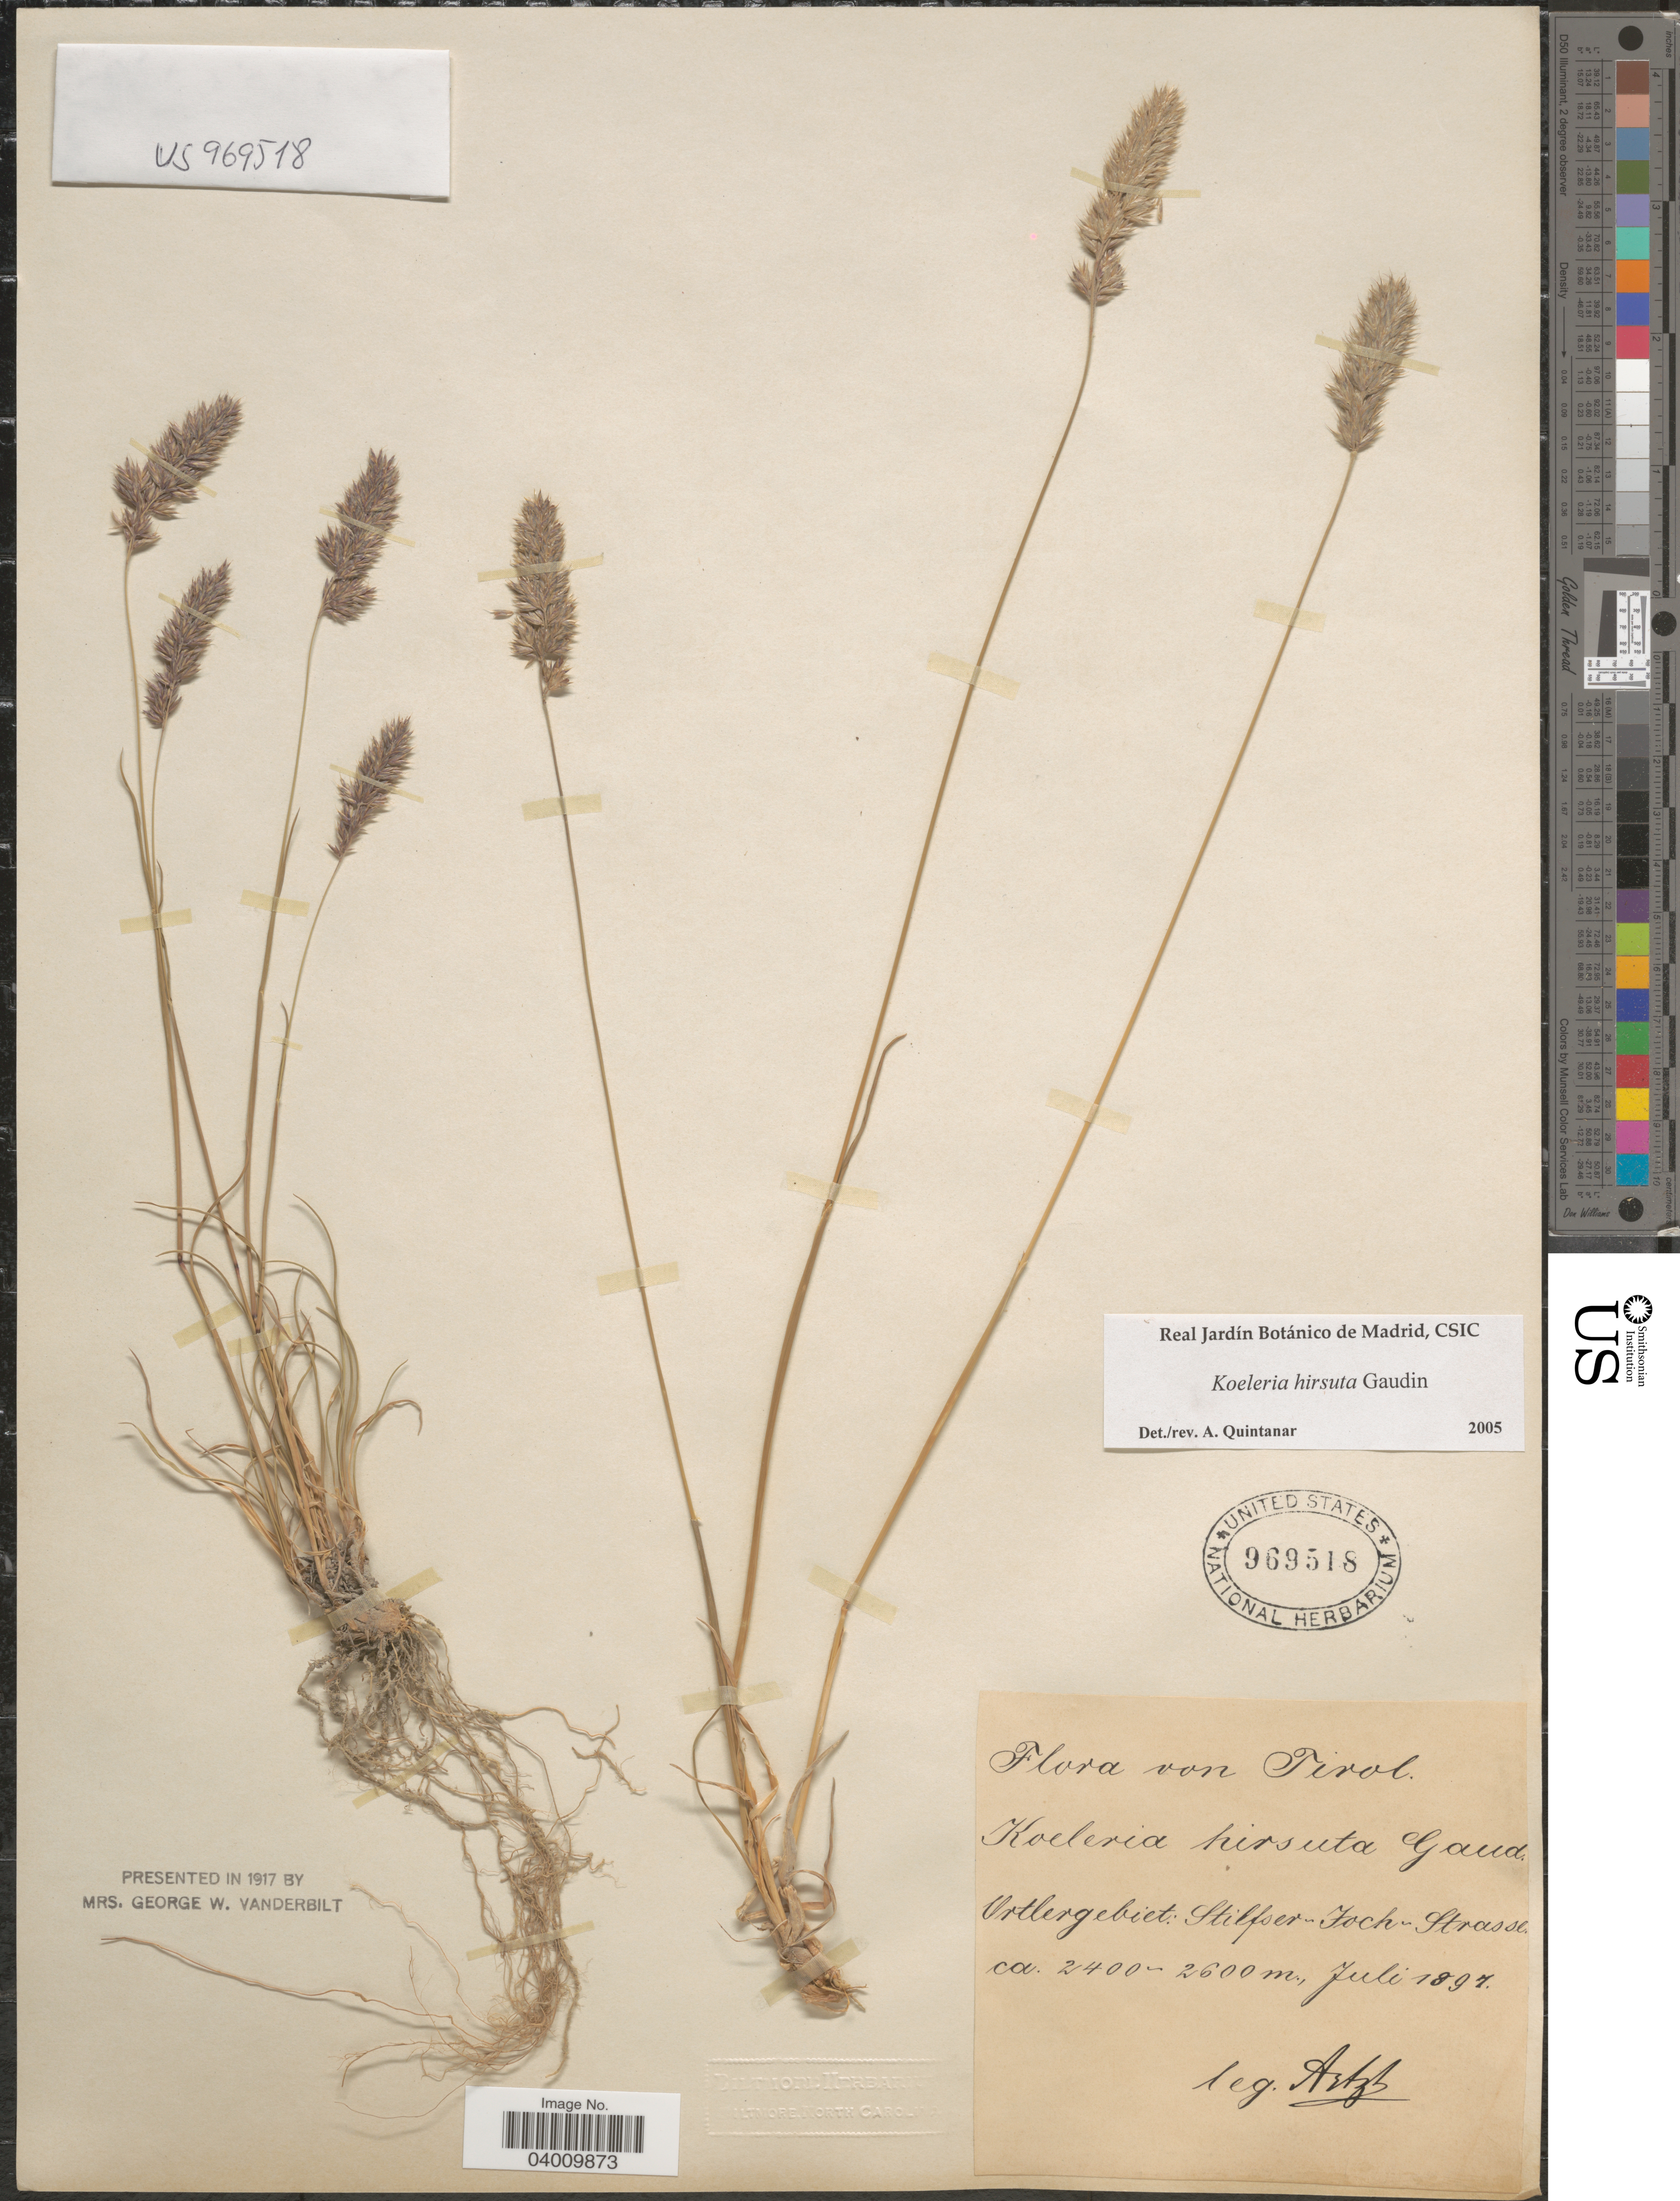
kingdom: Plantae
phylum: Tracheophyta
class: Liliopsida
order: Poales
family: Poaceae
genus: Koeleria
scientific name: Koeleria hirsuta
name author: Gaudin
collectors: -. Artzb.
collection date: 1897-07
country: Italy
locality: Tirol. Urtlergebiet: Stilfser- Joch-Strasse.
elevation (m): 2400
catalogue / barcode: US 969518